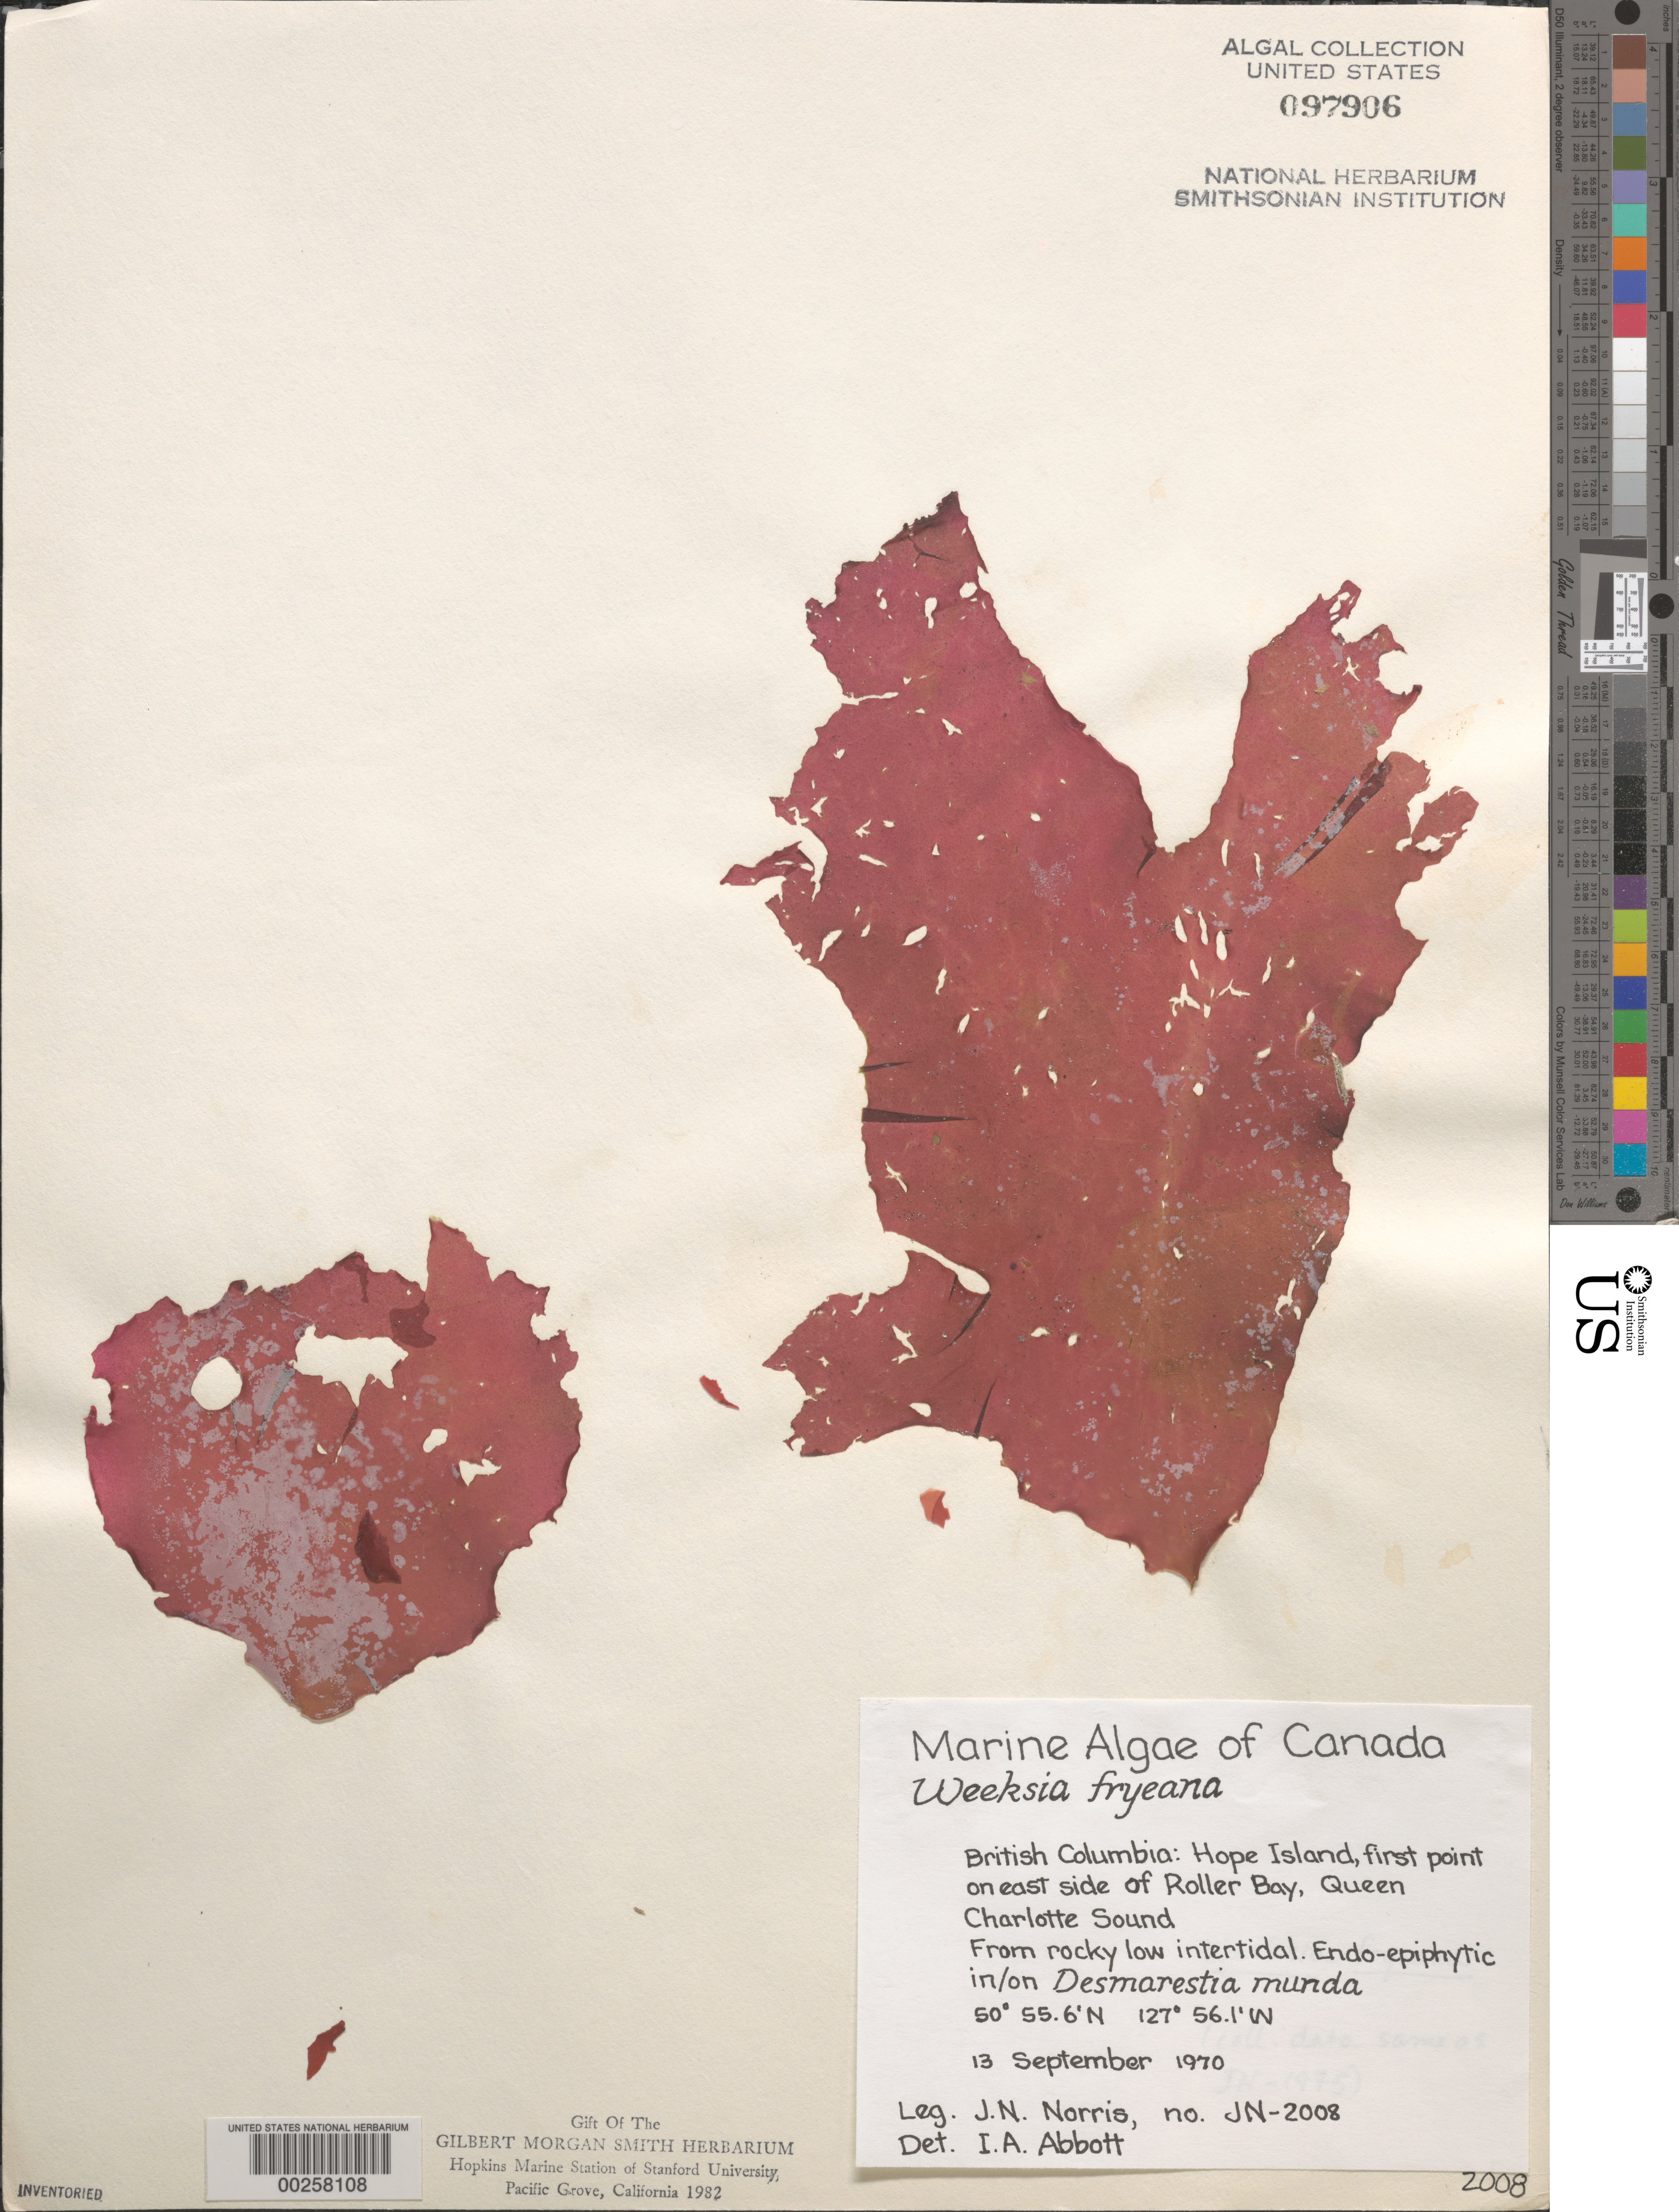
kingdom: Plantae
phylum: Rhodophyta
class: Florideophyceae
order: Gigartinales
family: Dumontiaceae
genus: Weeksia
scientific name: Weeksia coccinea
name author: (Harv.) S.C. Lindstrom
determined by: Algae name updating Project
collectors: J. N. Norris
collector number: JN-2008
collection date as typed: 13 Sep 1970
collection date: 1970-09-13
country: Canada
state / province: British Columbia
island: Hope Island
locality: Roller Bay, Queen Charlotte Sound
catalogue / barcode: US 97906